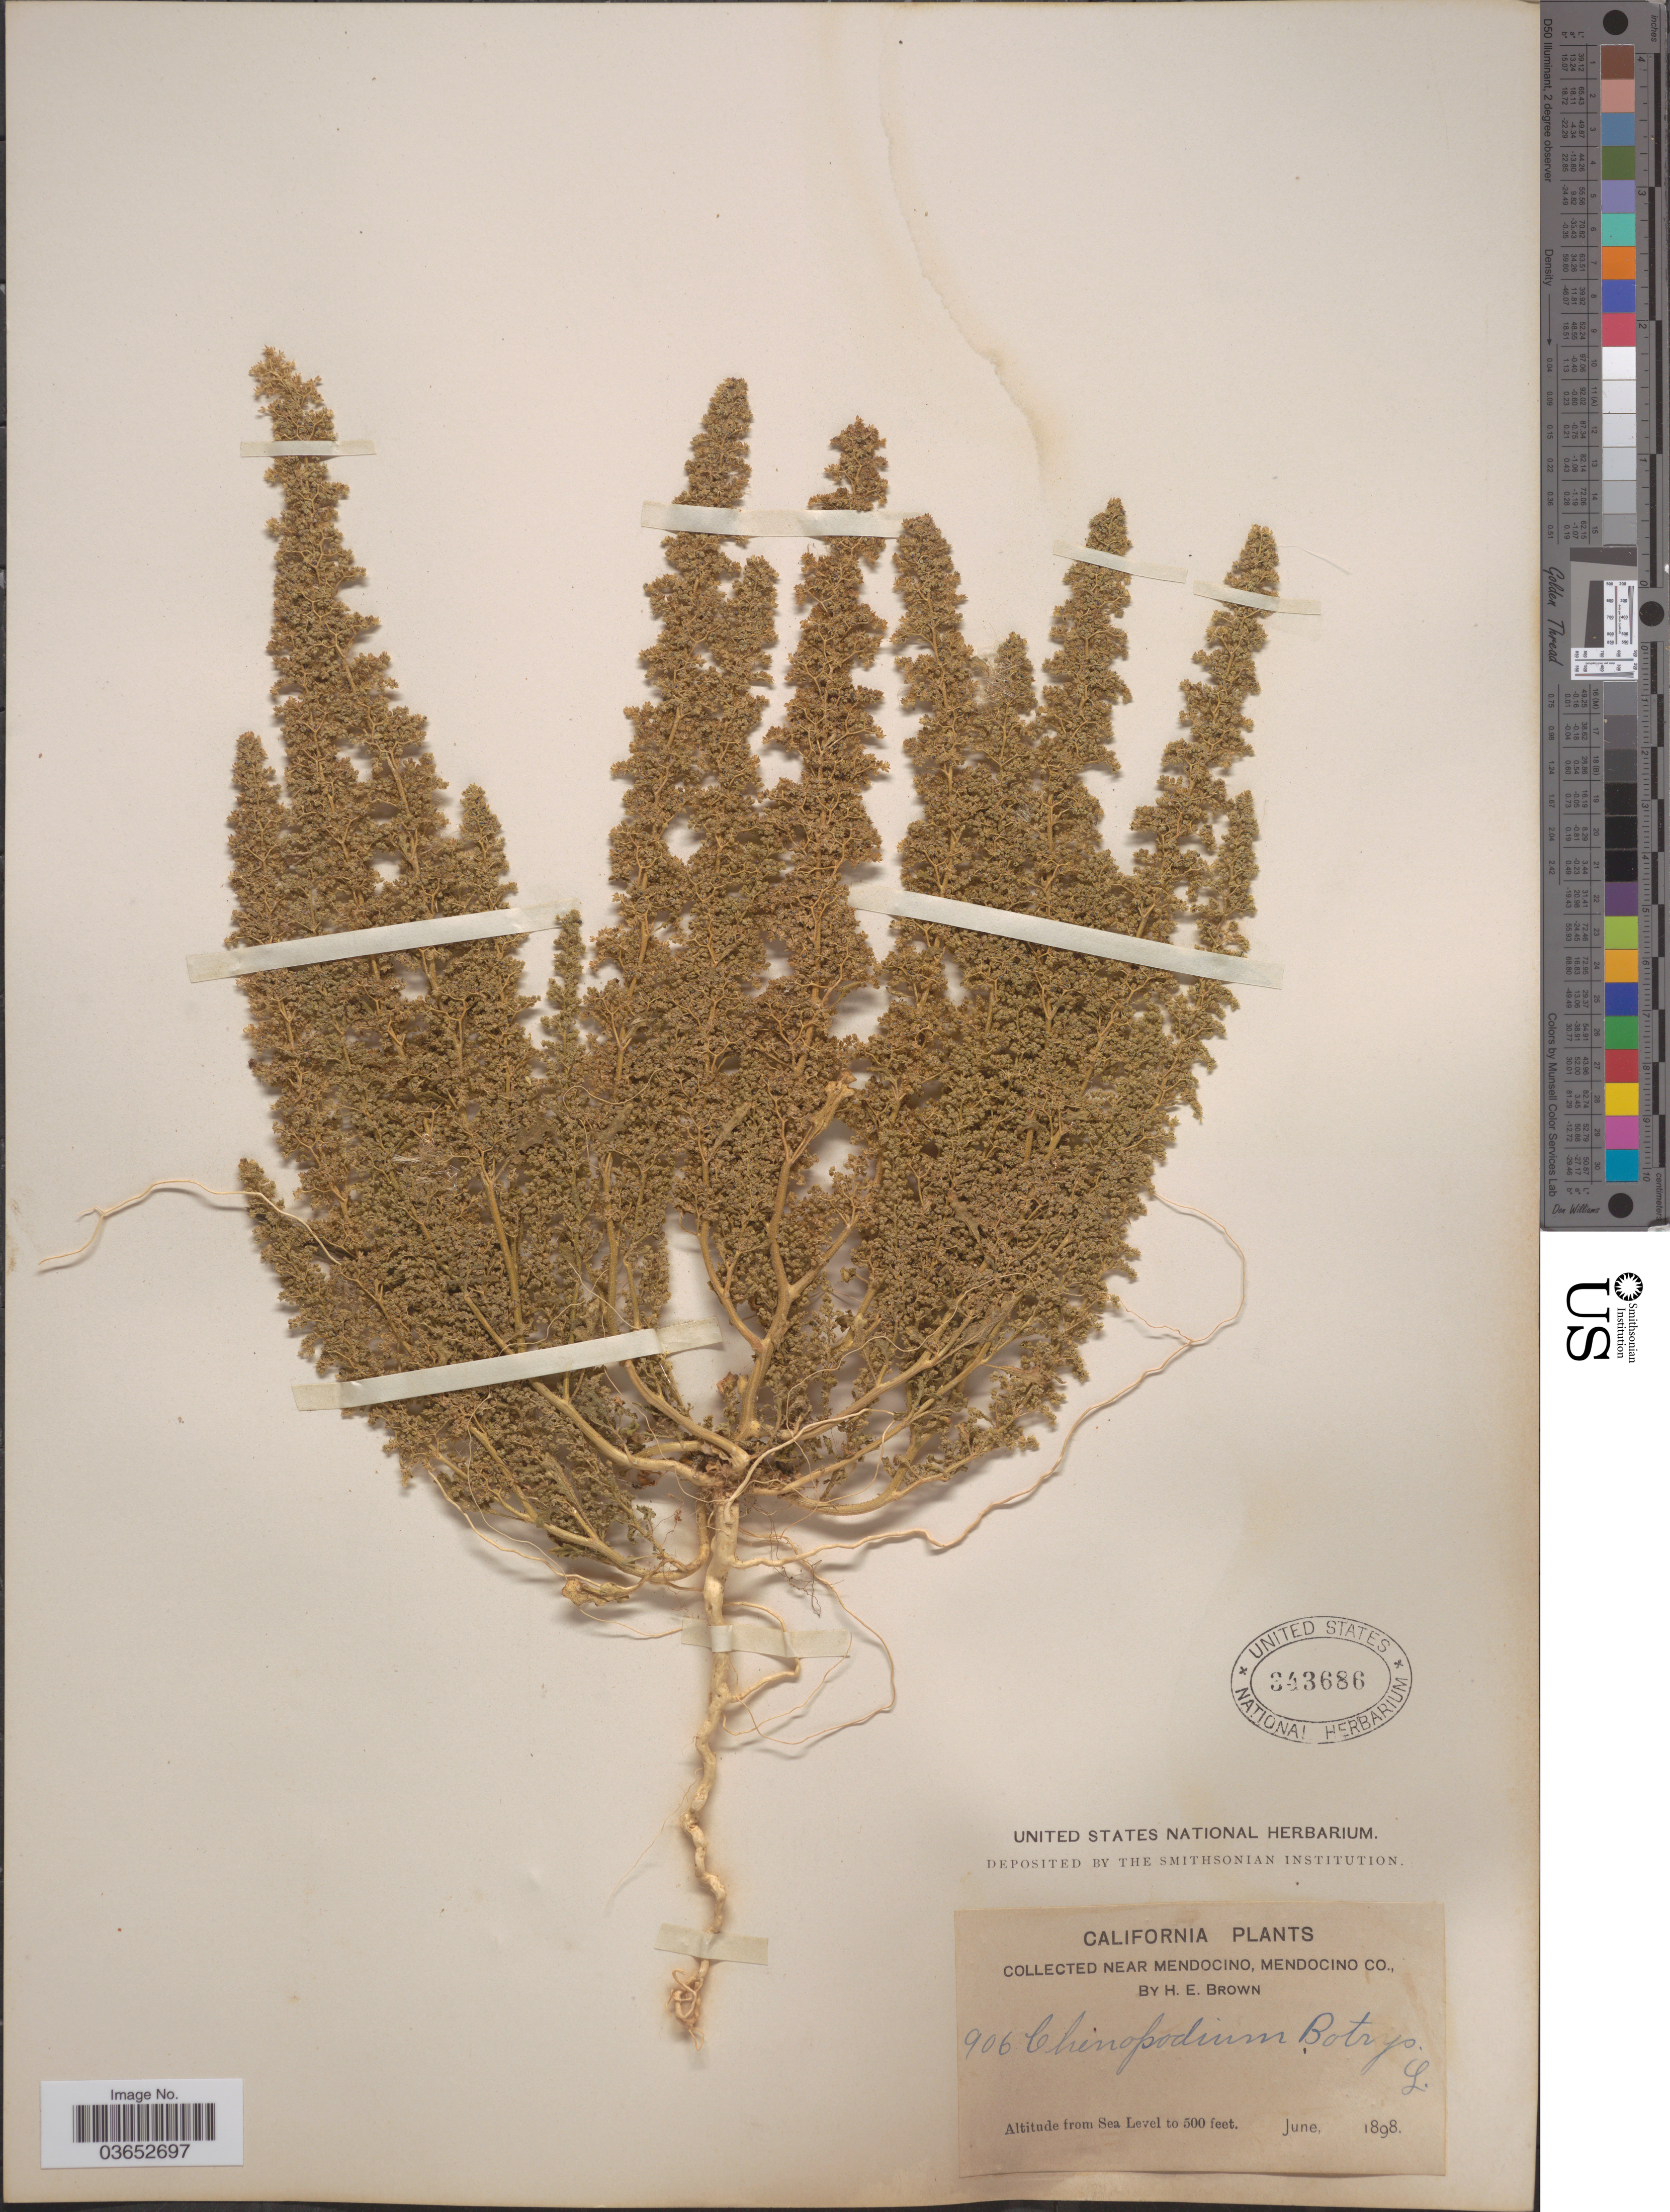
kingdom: Plantae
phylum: Tracheophyta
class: Magnoliopsida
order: Caryophyllales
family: Amaranthaceae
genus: Chenopodium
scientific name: Chenopodium botrys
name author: L.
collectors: H. E. Brown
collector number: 906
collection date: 1898-06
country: United States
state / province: California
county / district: Mendocino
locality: Near Mendocino, Mendocino Co.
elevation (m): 0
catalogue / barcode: US 343686